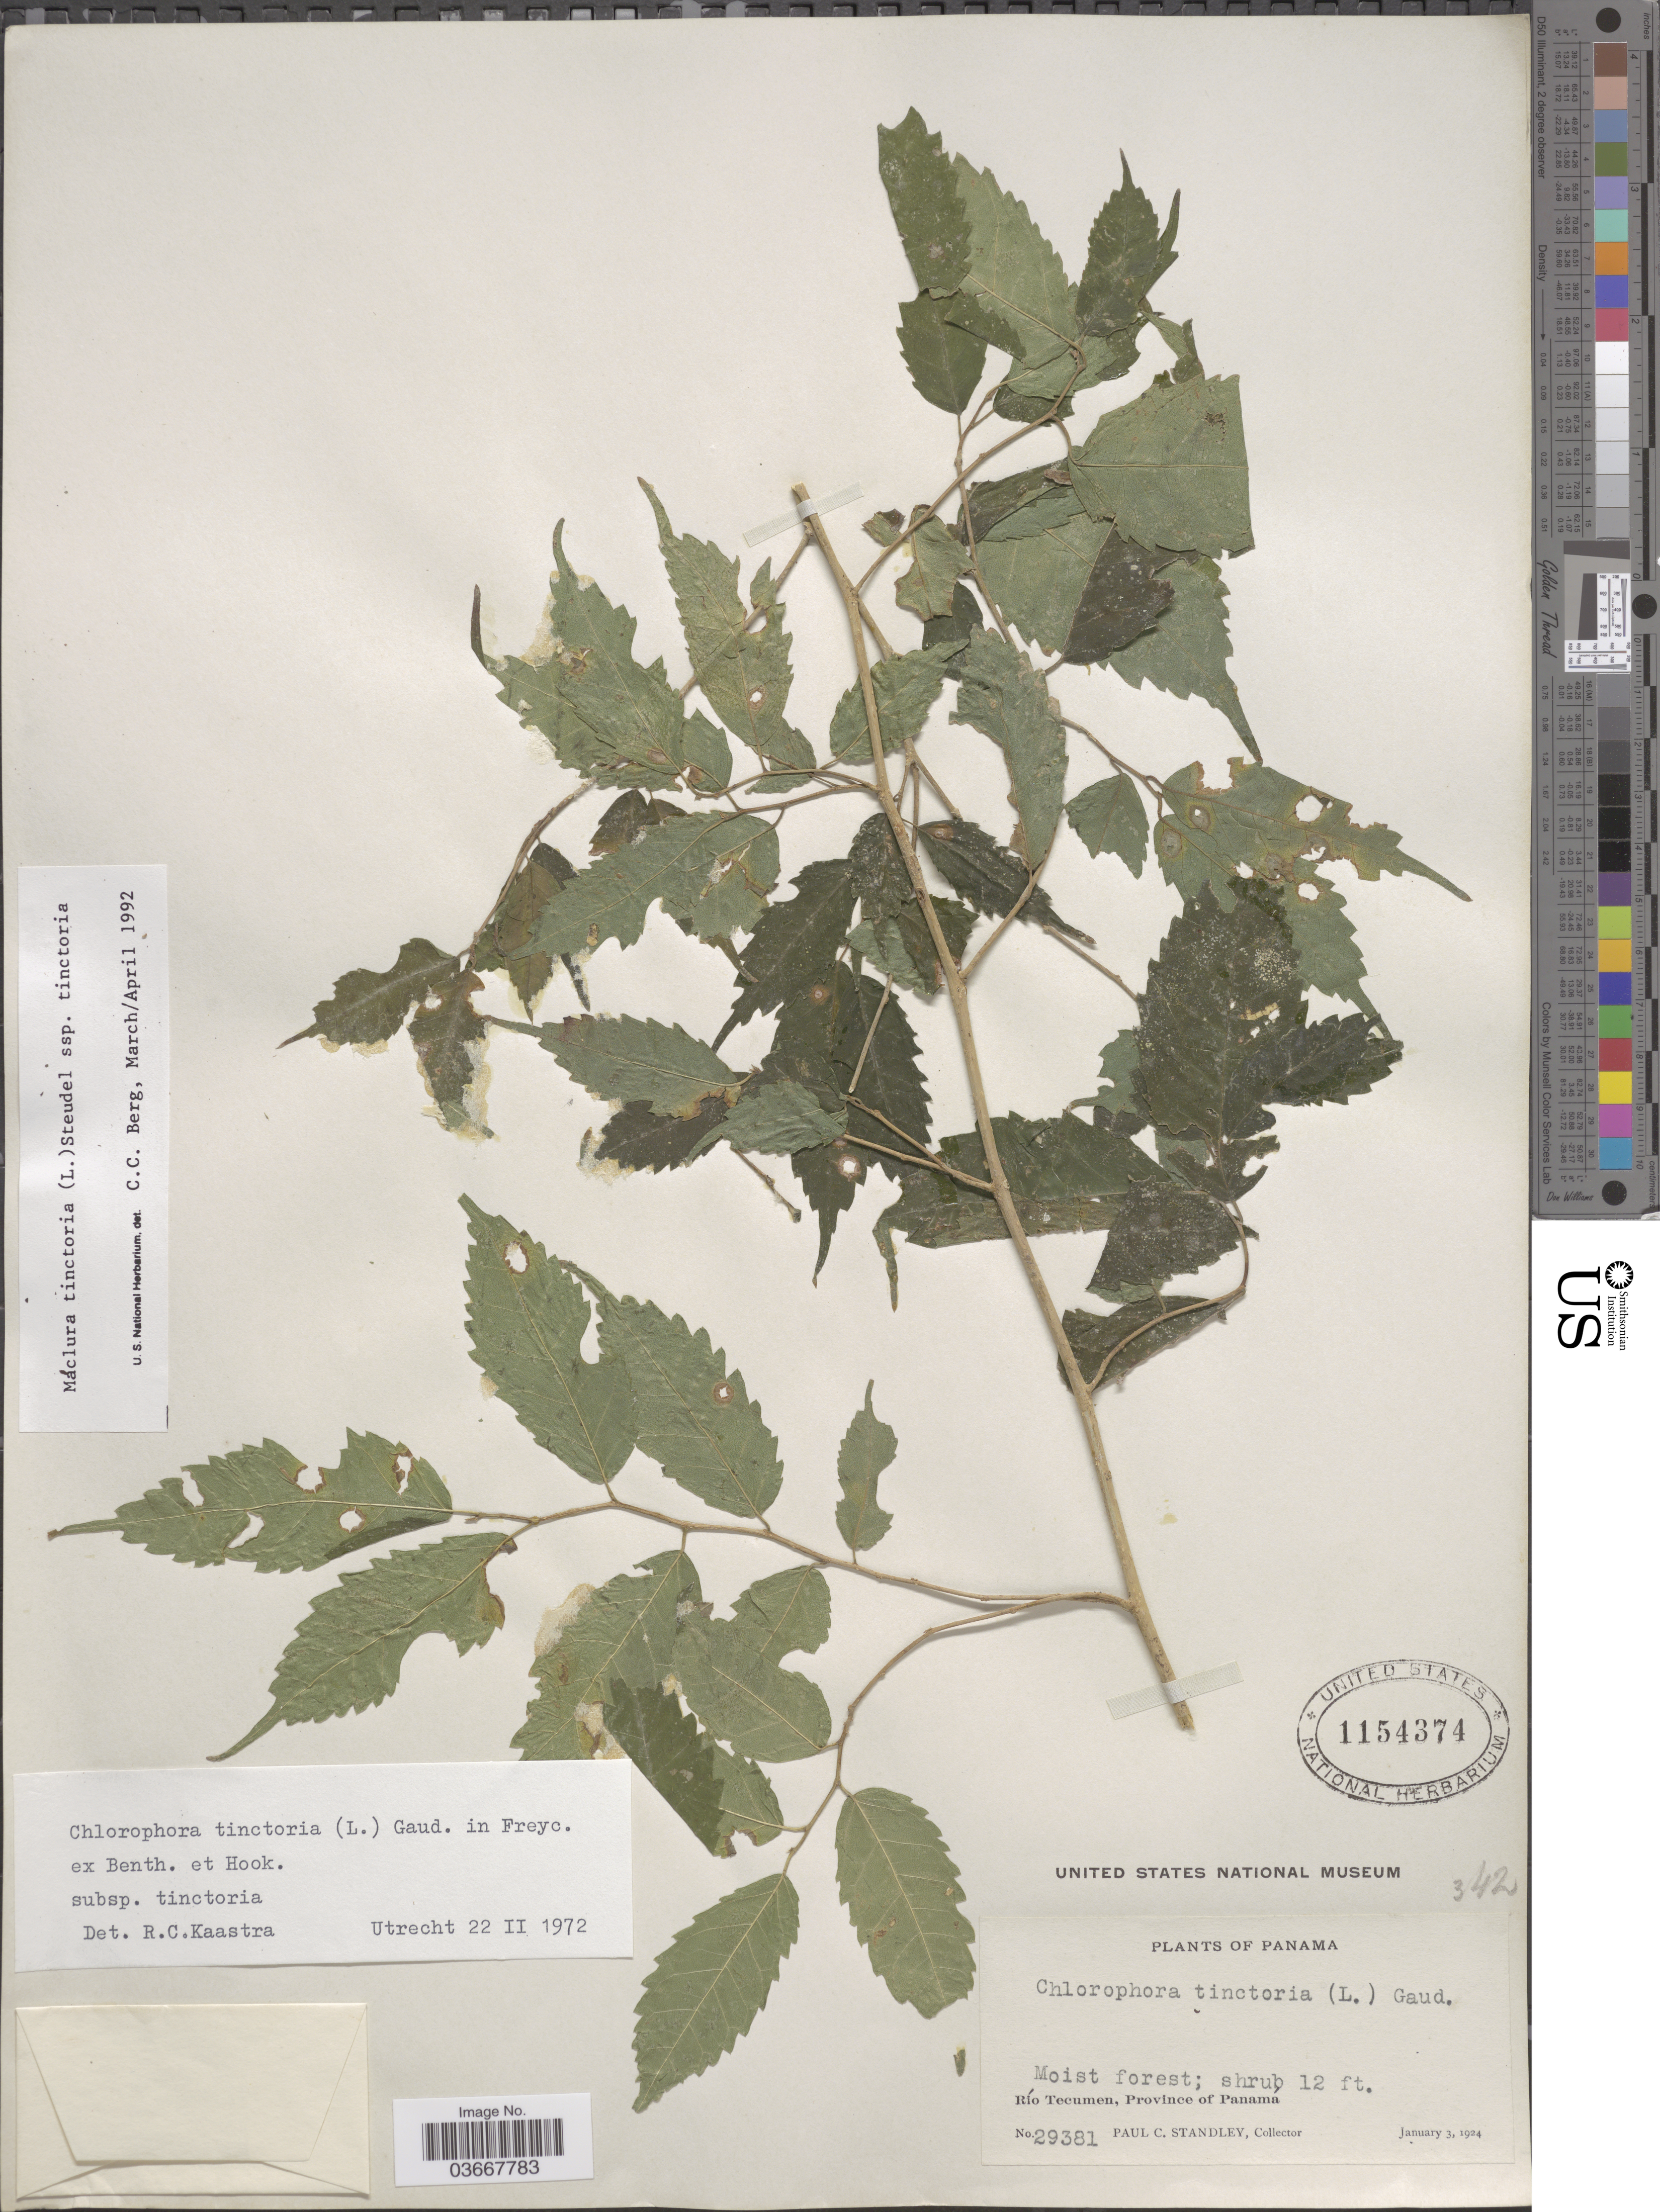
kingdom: Plantae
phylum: Tracheophyta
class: Magnoliopsida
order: Rosales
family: Moraceae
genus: Maclura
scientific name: Maclura tinctoria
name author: (L.) D. Don ex Steud.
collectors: P. C. Standley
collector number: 29381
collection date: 1924-01-03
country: Panama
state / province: Panamá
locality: Río Tecumen.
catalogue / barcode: US 1154374